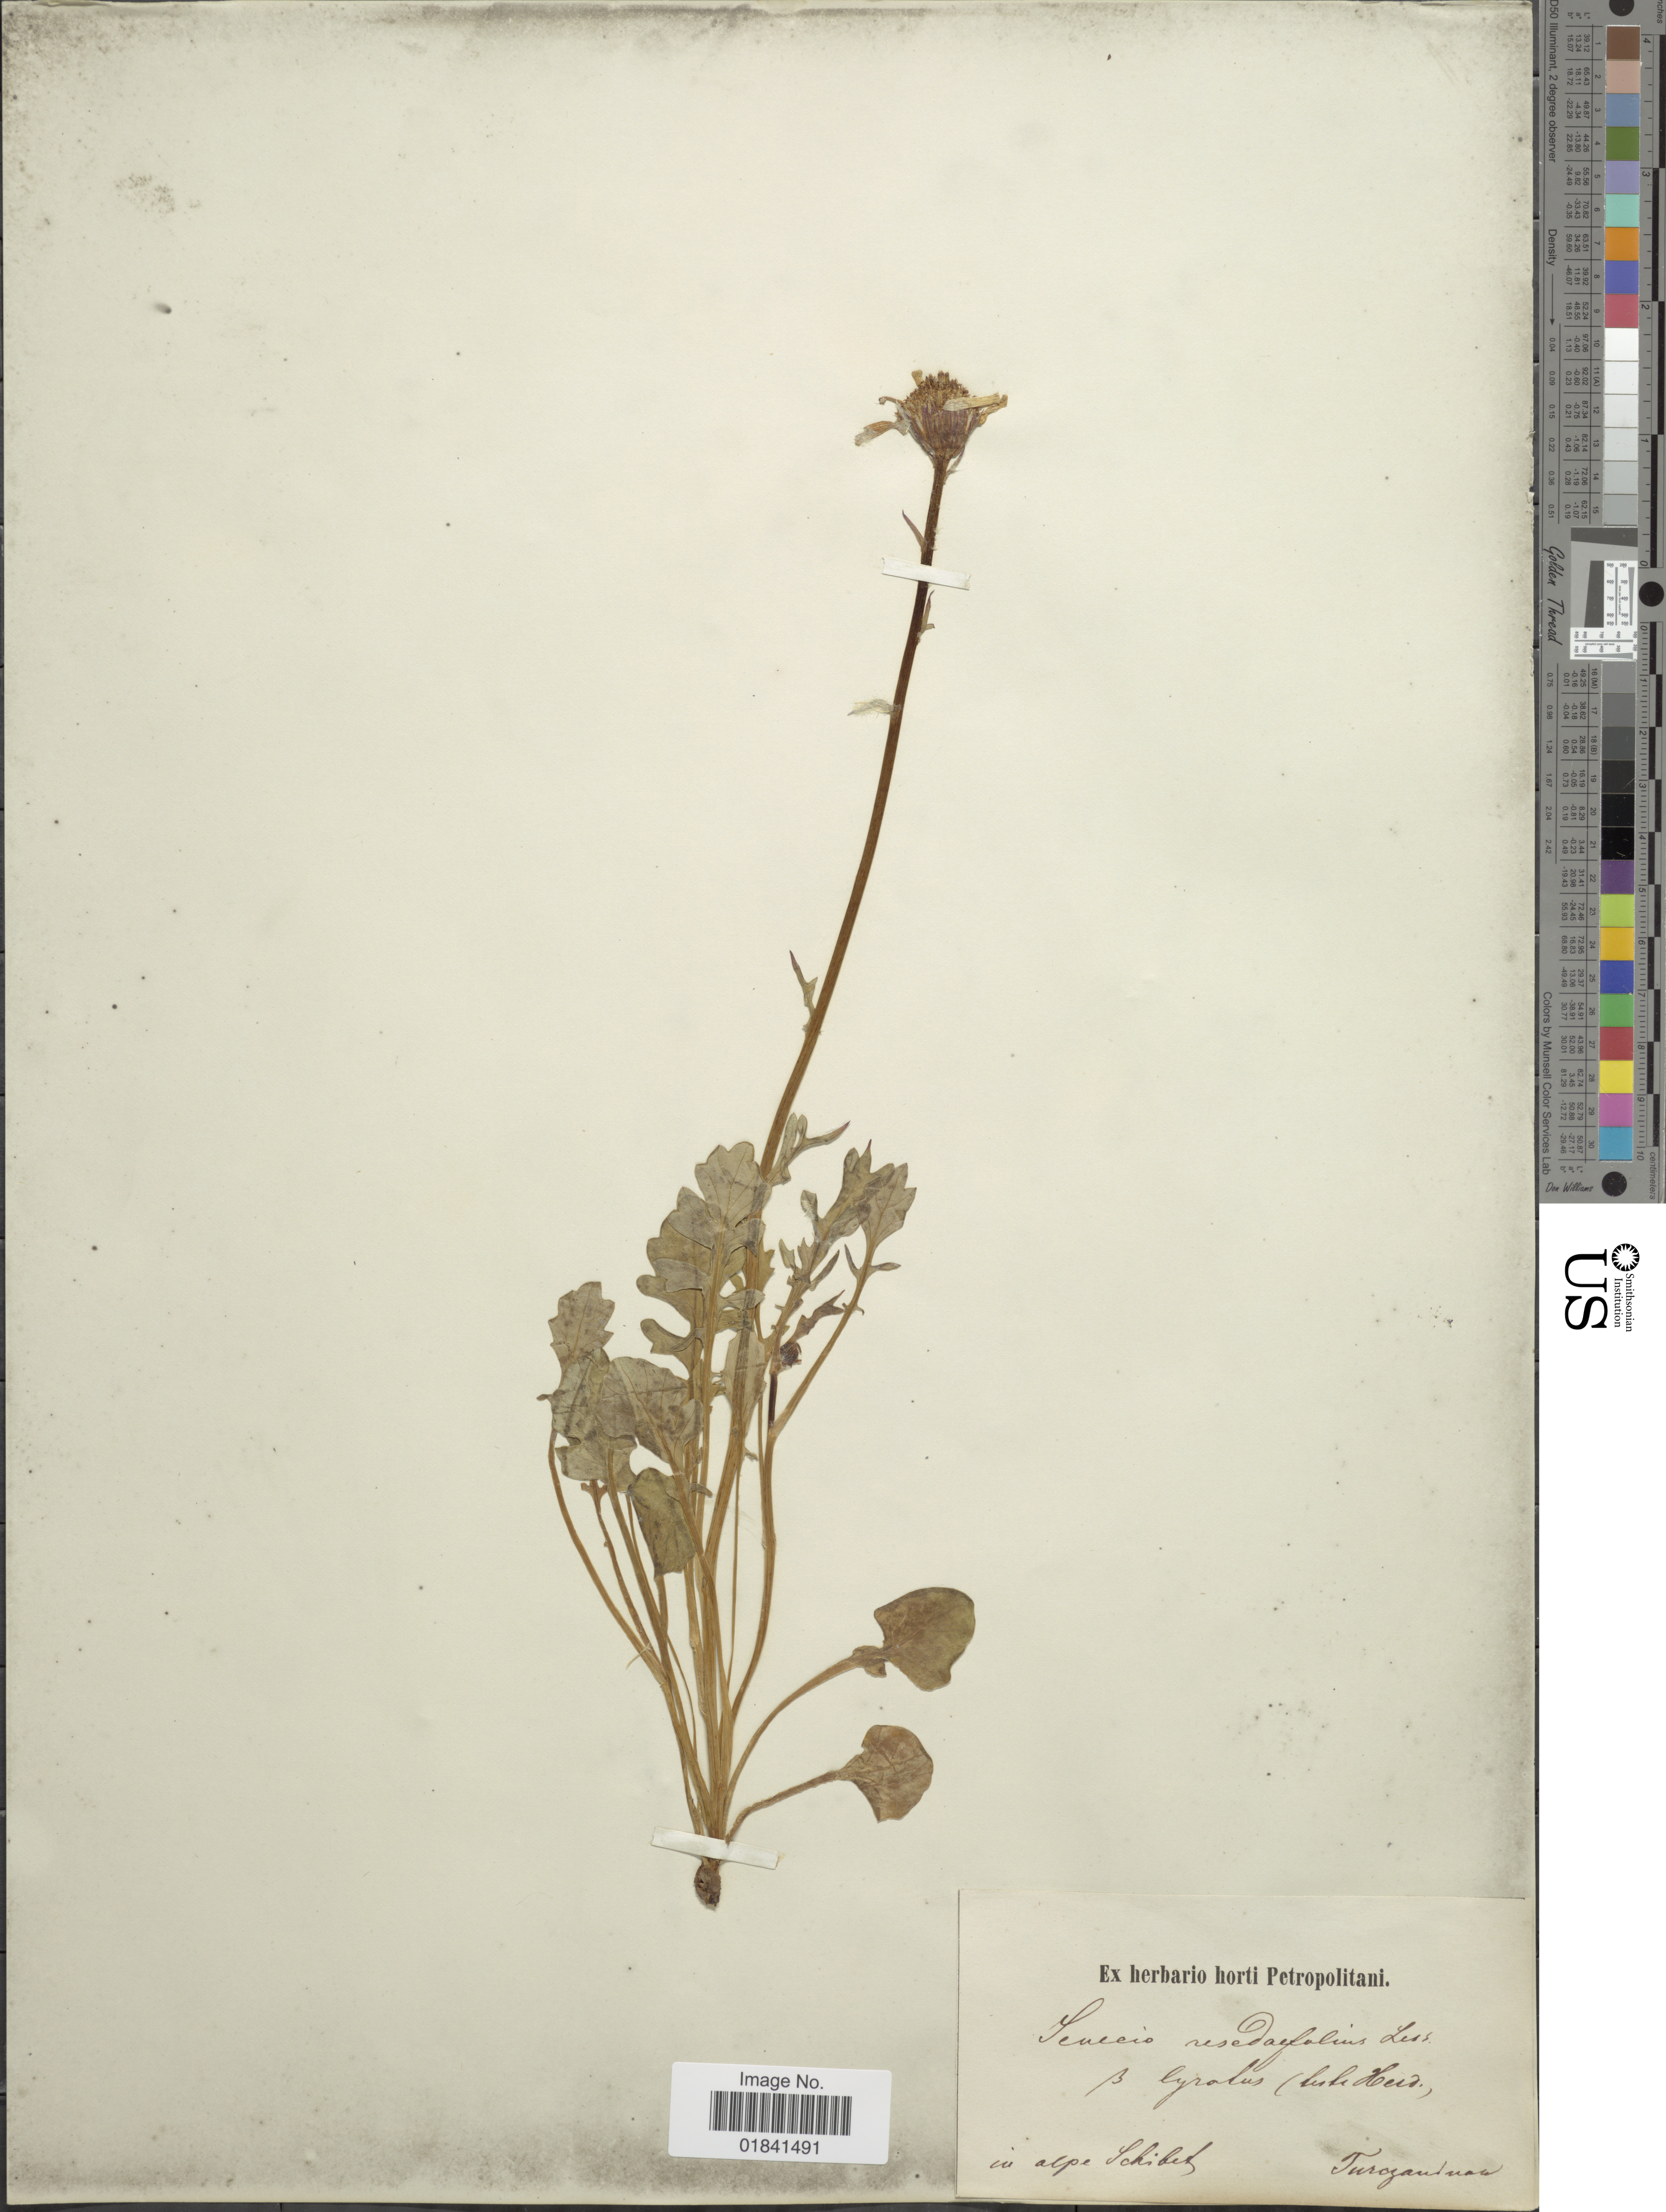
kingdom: Plantae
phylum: Tracheophyta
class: Magnoliopsida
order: Asterales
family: Asteraceae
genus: Senecio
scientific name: Senecio resedifolius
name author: Less.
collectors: Turczaninov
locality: In alpe Schibet [interpreted]